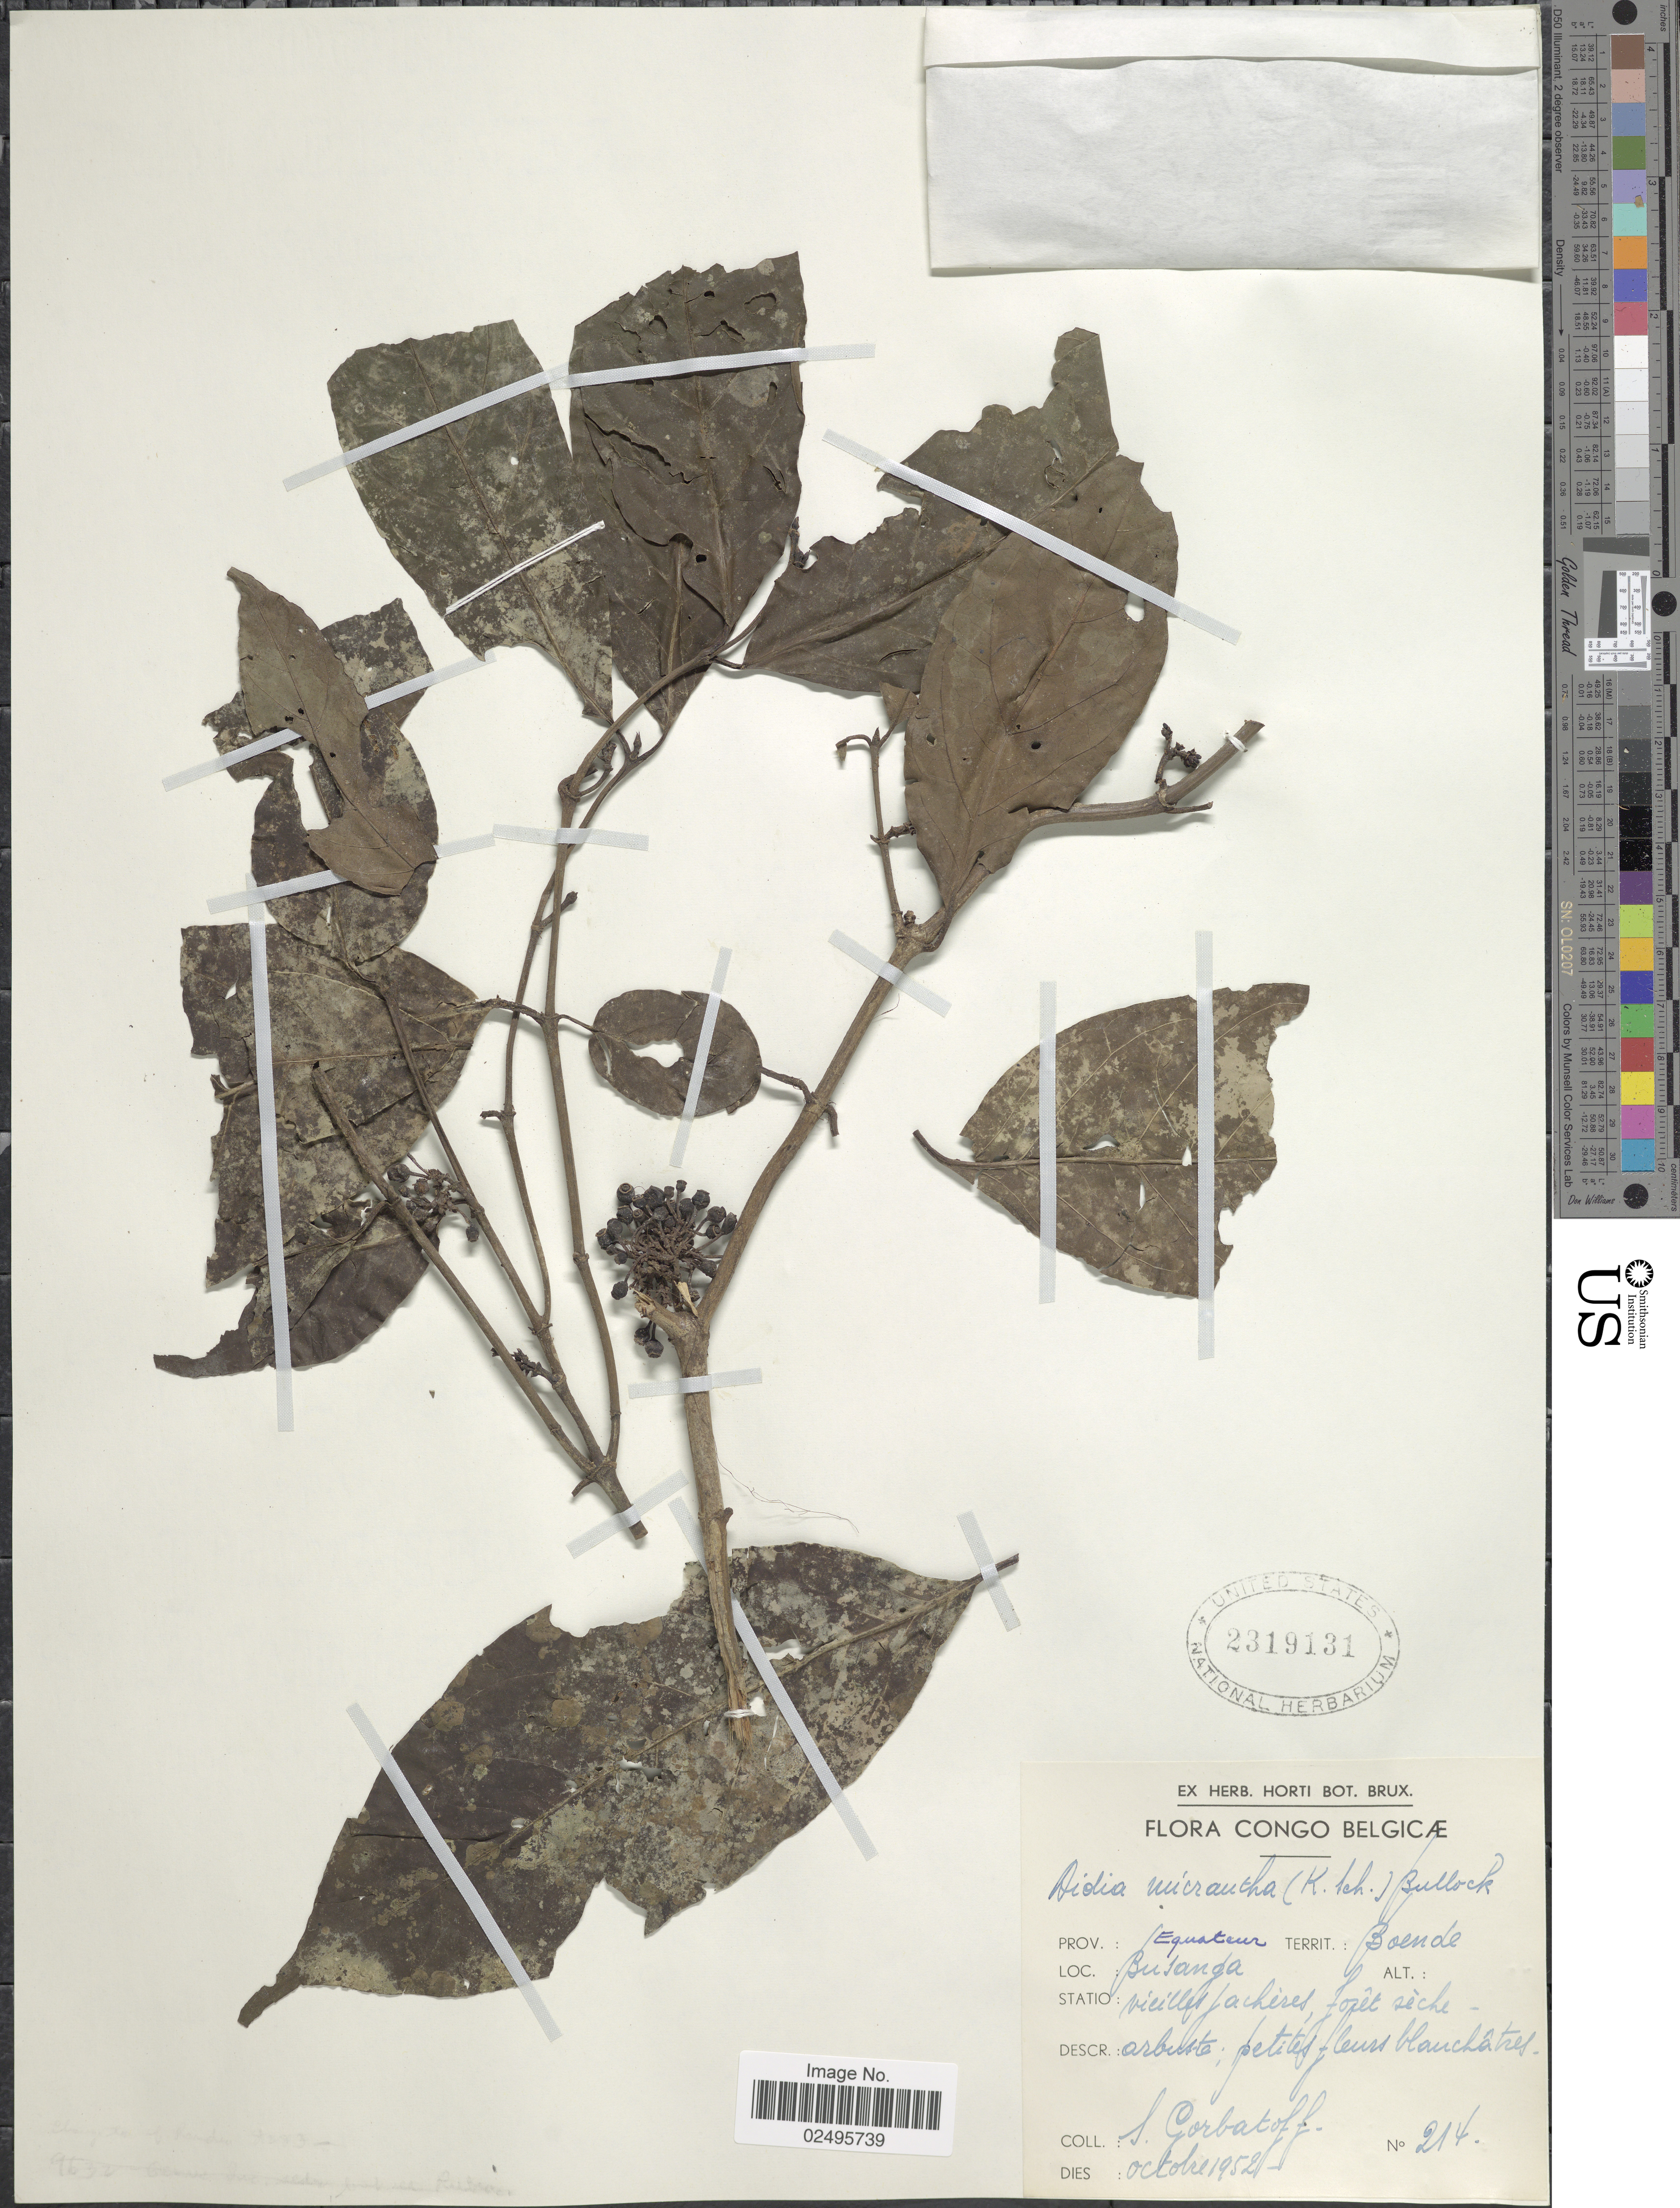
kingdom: Plantae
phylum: Tracheophyta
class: Magnoliopsida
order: Gentianales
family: Rubiaceae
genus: Aidia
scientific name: Aidia micrantha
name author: (K. Schum.) Bullock ex F. White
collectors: S. Gorbatoff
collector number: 214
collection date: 1952-10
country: Congo, Democratic Republic of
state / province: Equateur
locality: Congo Belgicæ. Territ. Boende. Busanga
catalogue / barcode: US 2319131